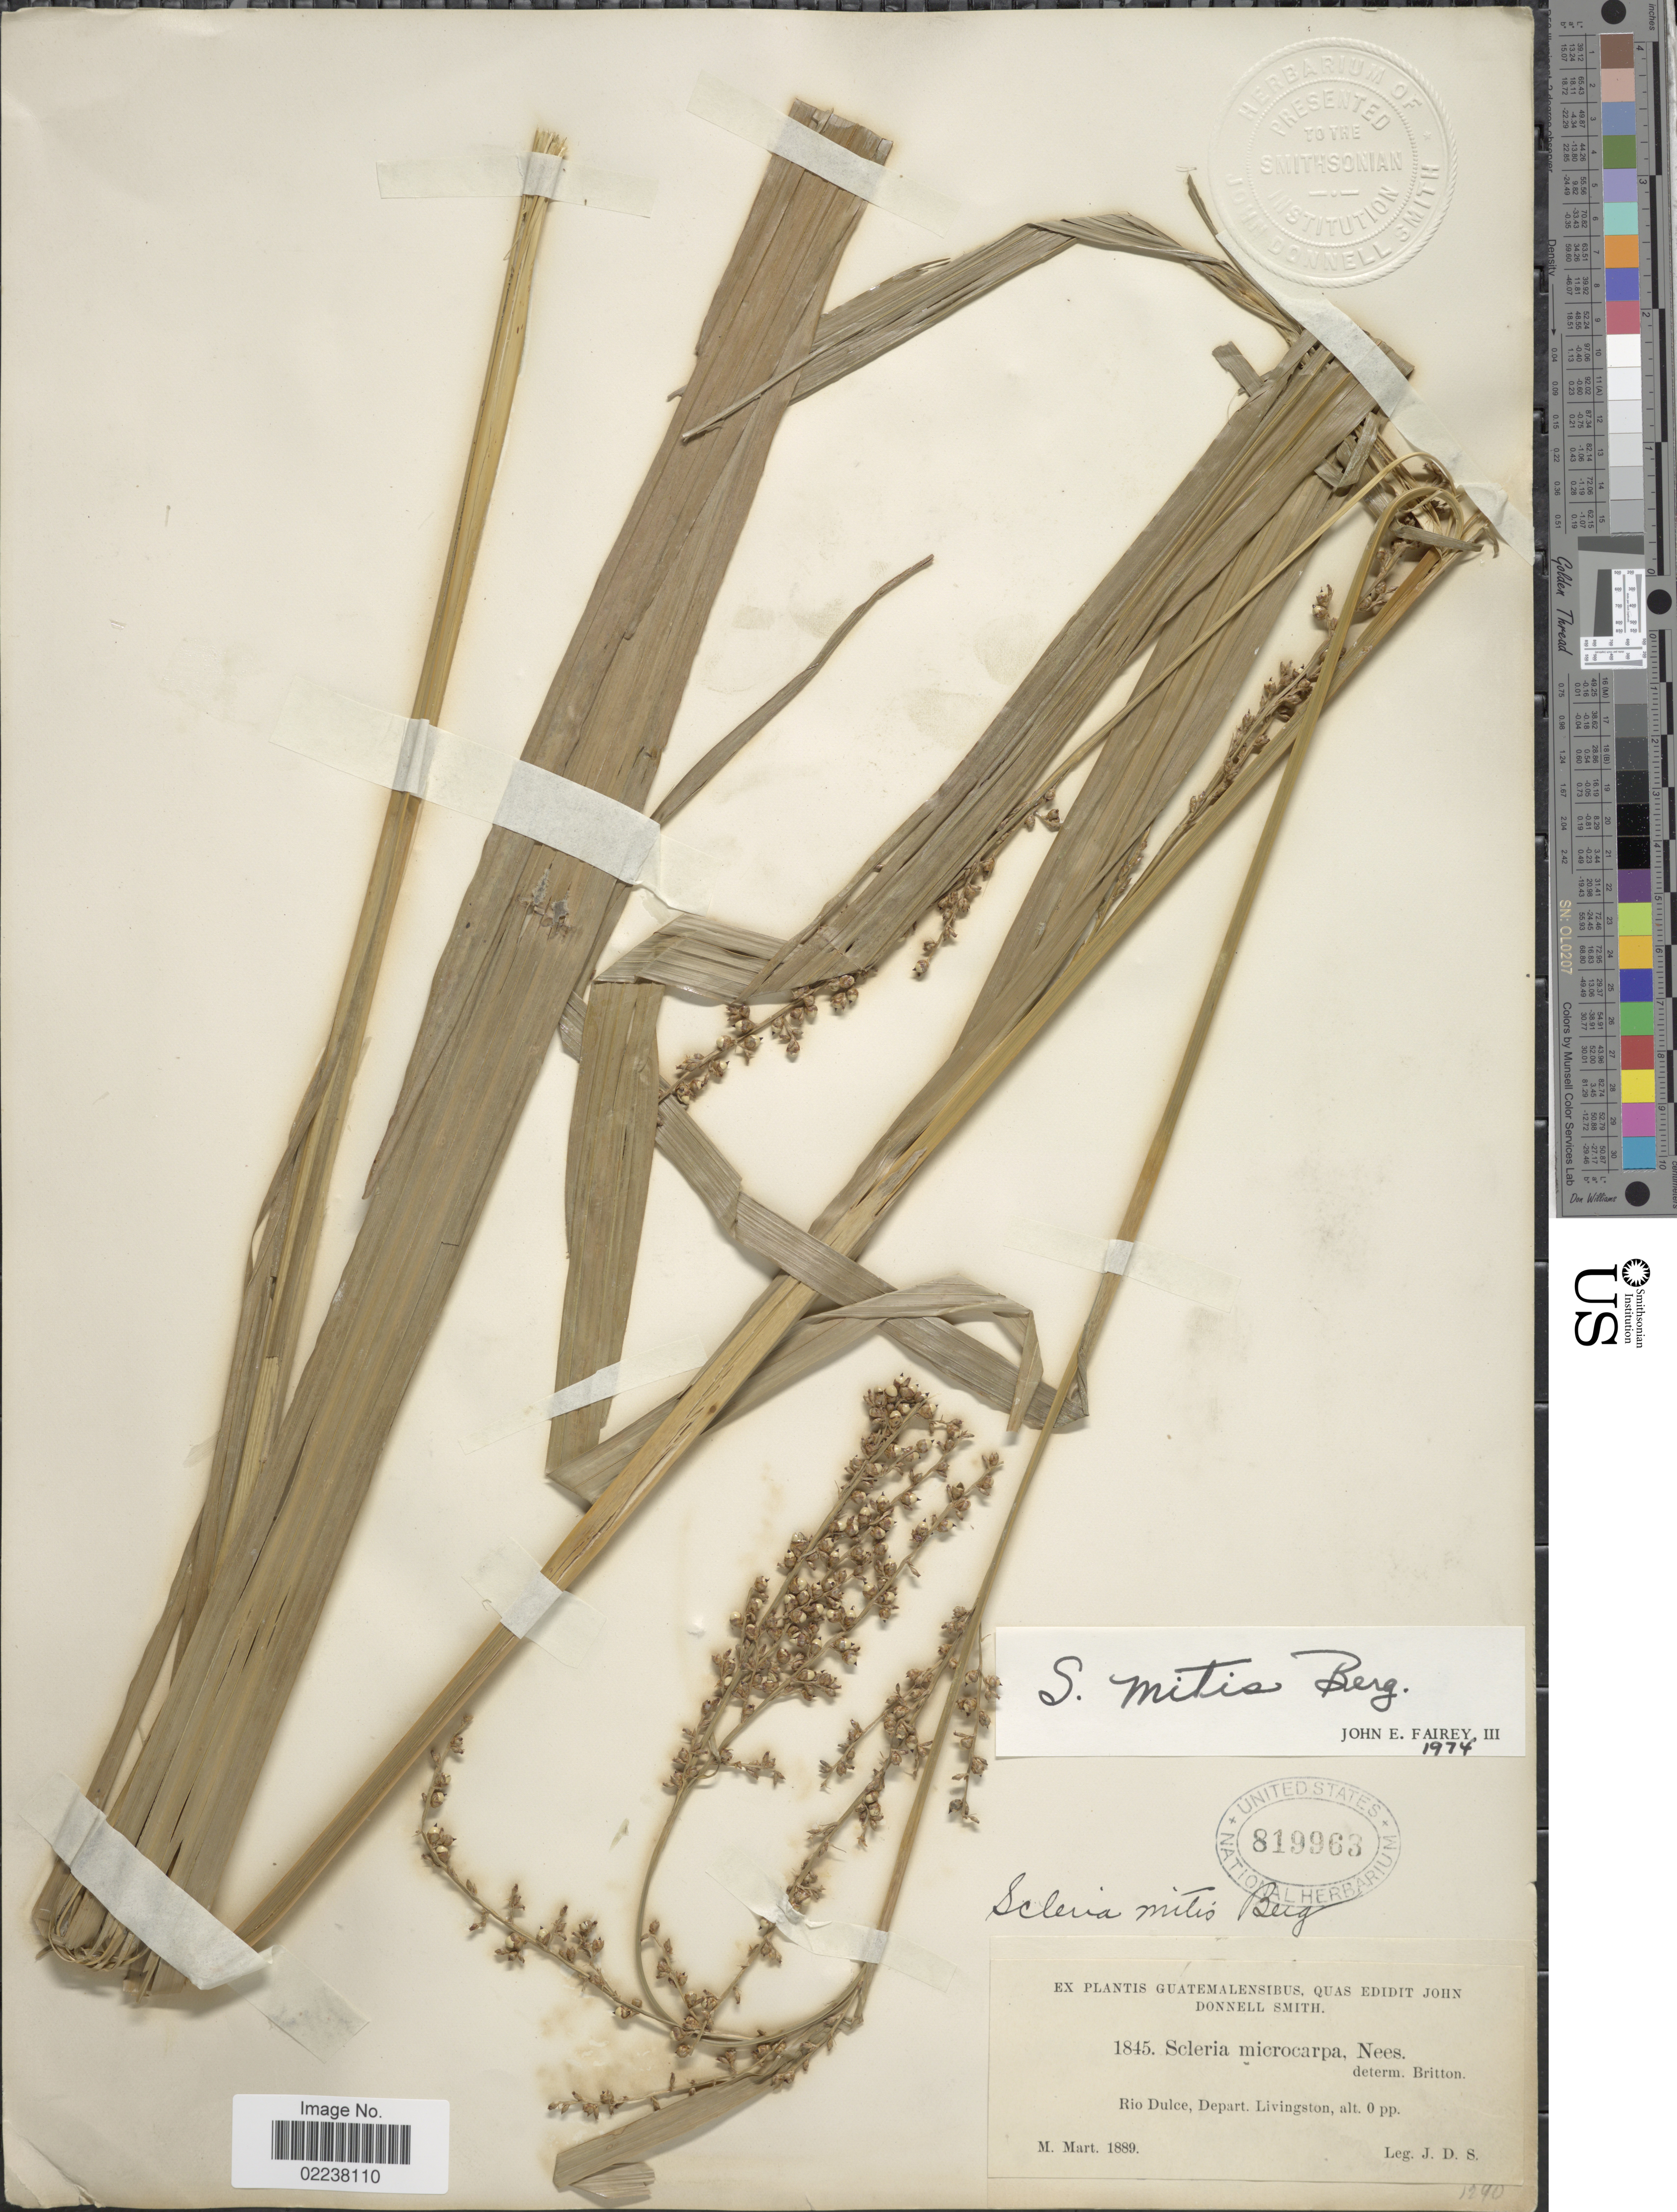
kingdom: Plantae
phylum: Tracheophyta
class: Liliopsida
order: Poales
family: Cyperaceae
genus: Scleria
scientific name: Scleria mitis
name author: P.J. Bergius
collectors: J. Donnell Smith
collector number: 1845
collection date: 1889-03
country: Guatemala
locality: Rio Dulce, Depart. Livingston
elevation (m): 0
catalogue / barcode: US 819963